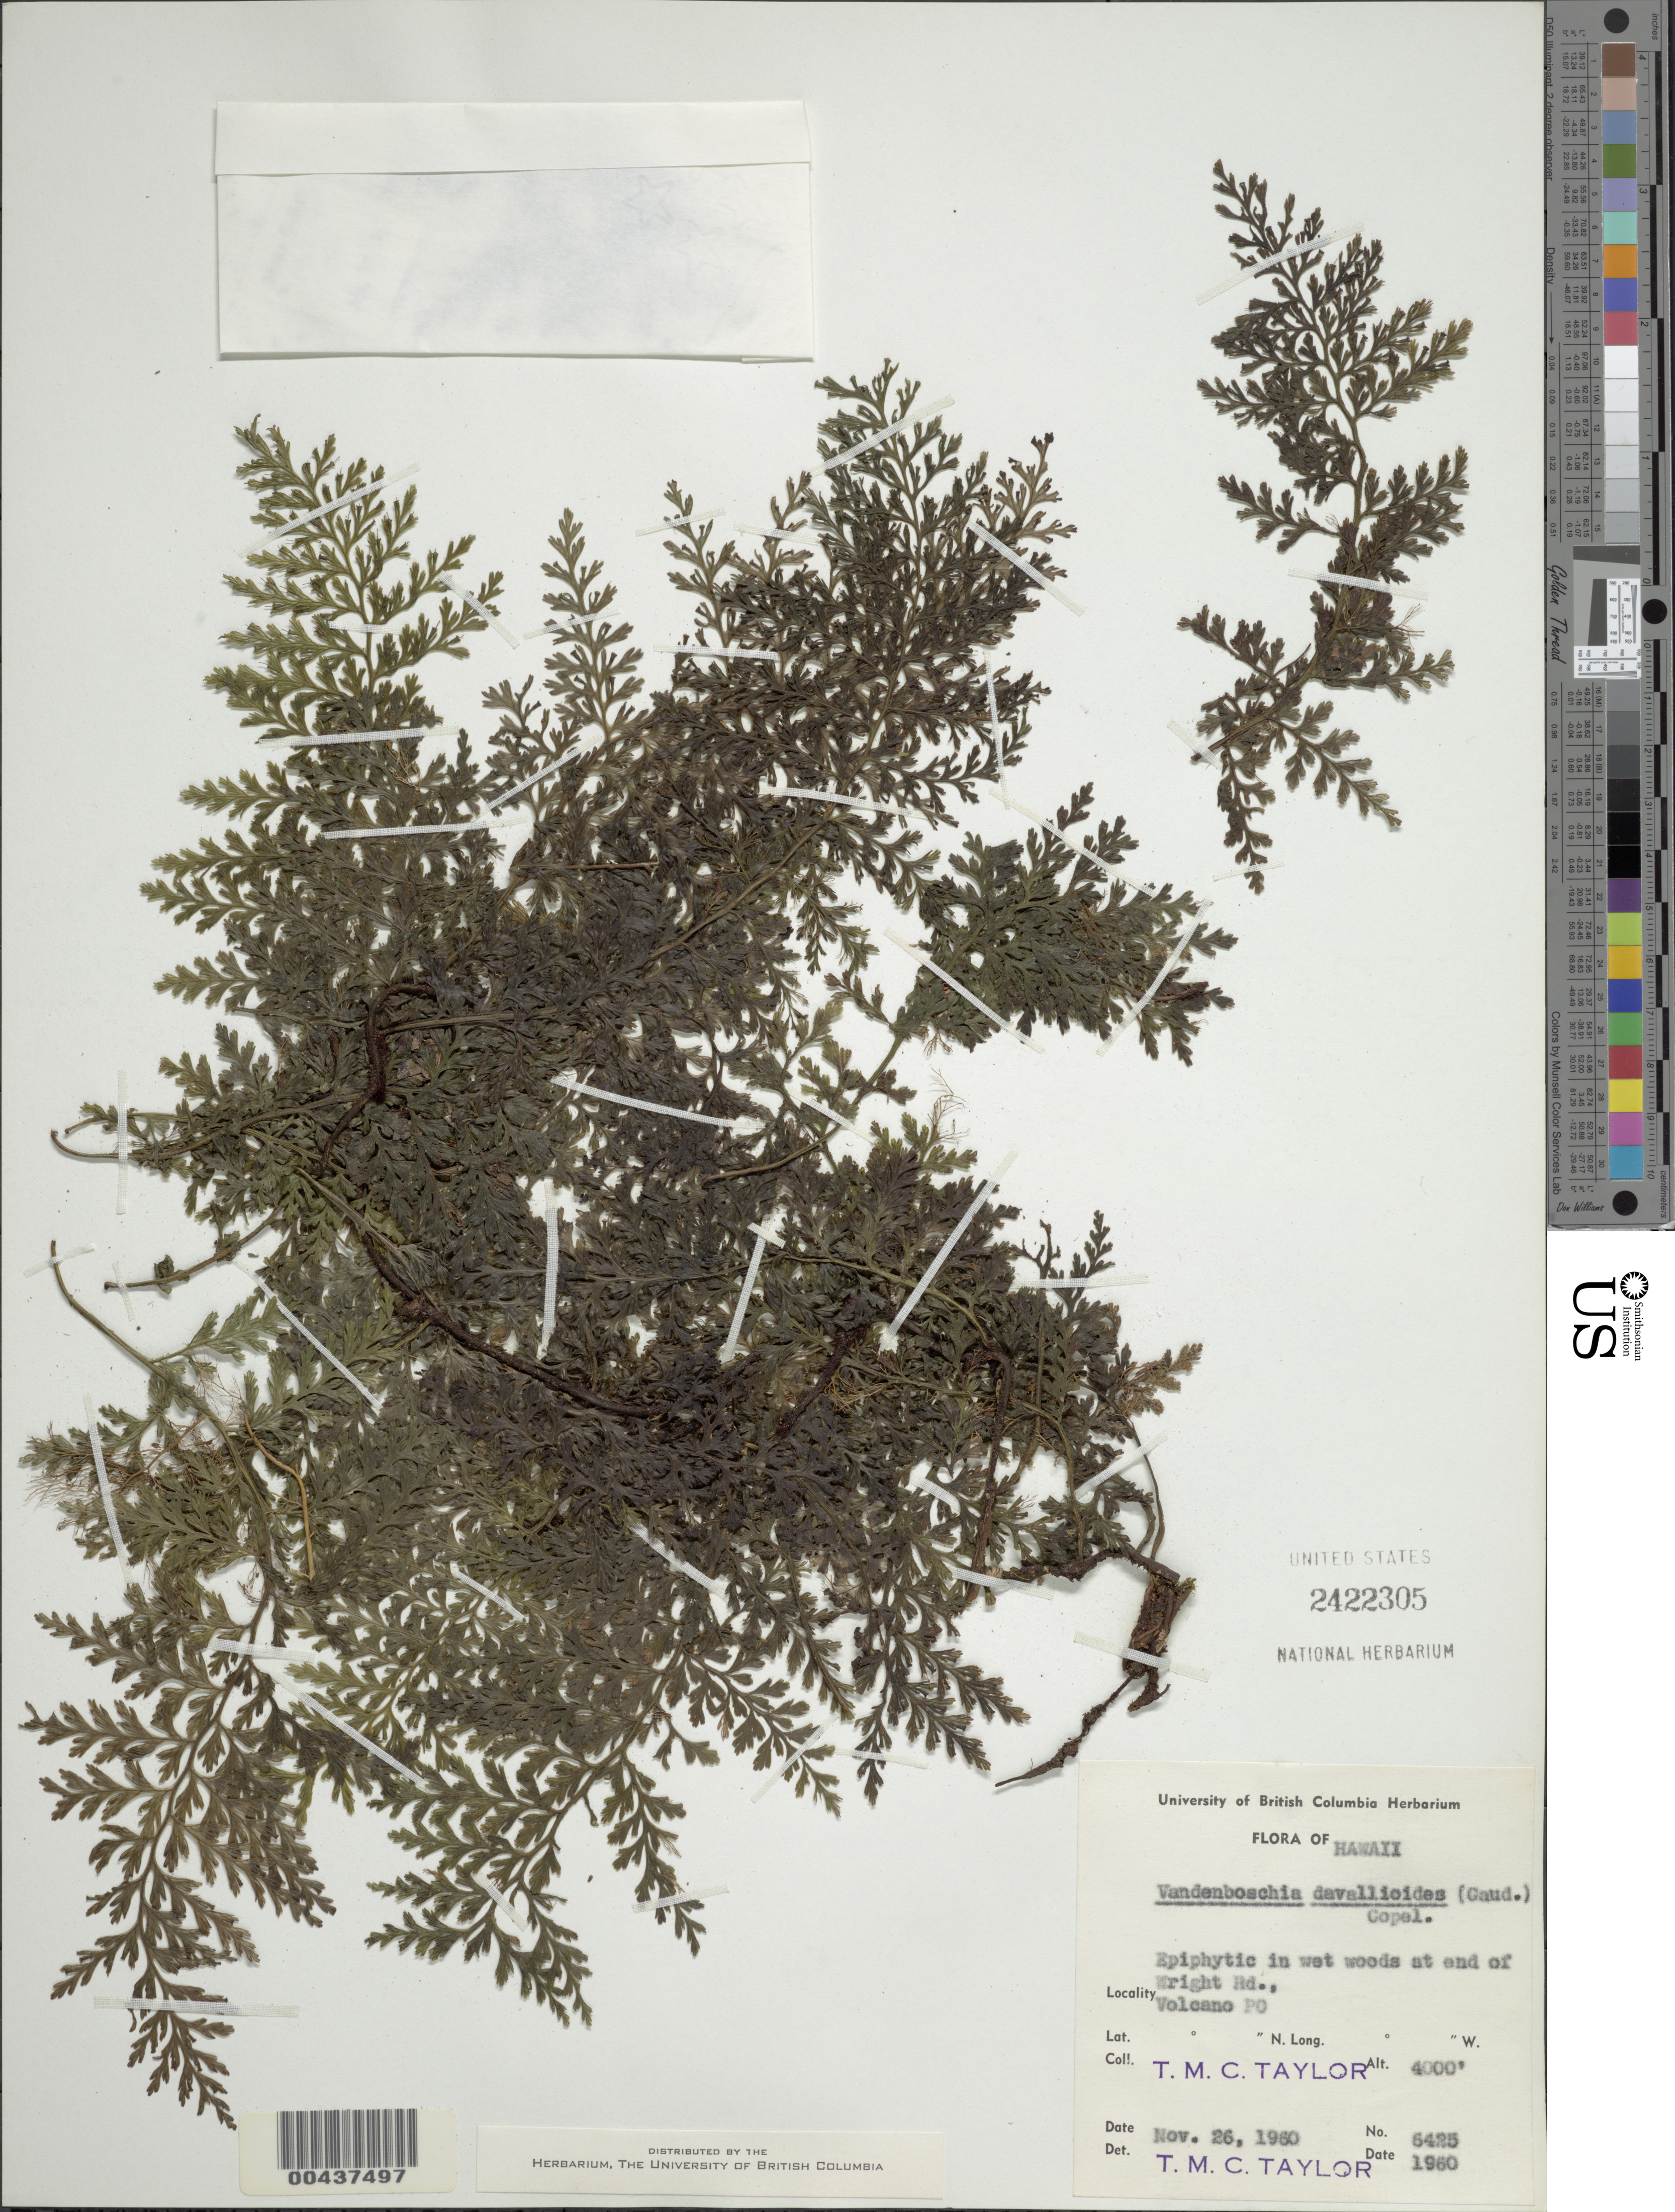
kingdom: Plantae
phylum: Tracheophyta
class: Polypodiopsida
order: Hymenophyllales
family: Hymenophyllaceae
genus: Vandenboschia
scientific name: Vandenboschia davallioides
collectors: T. M. C. Taylor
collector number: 5423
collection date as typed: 26 Nov 1960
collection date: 1960-11-26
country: United States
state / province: Hawaii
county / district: Hawaii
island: Hawaii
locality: Wright Rd., Volcano 20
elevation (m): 1219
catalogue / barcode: US 2422305